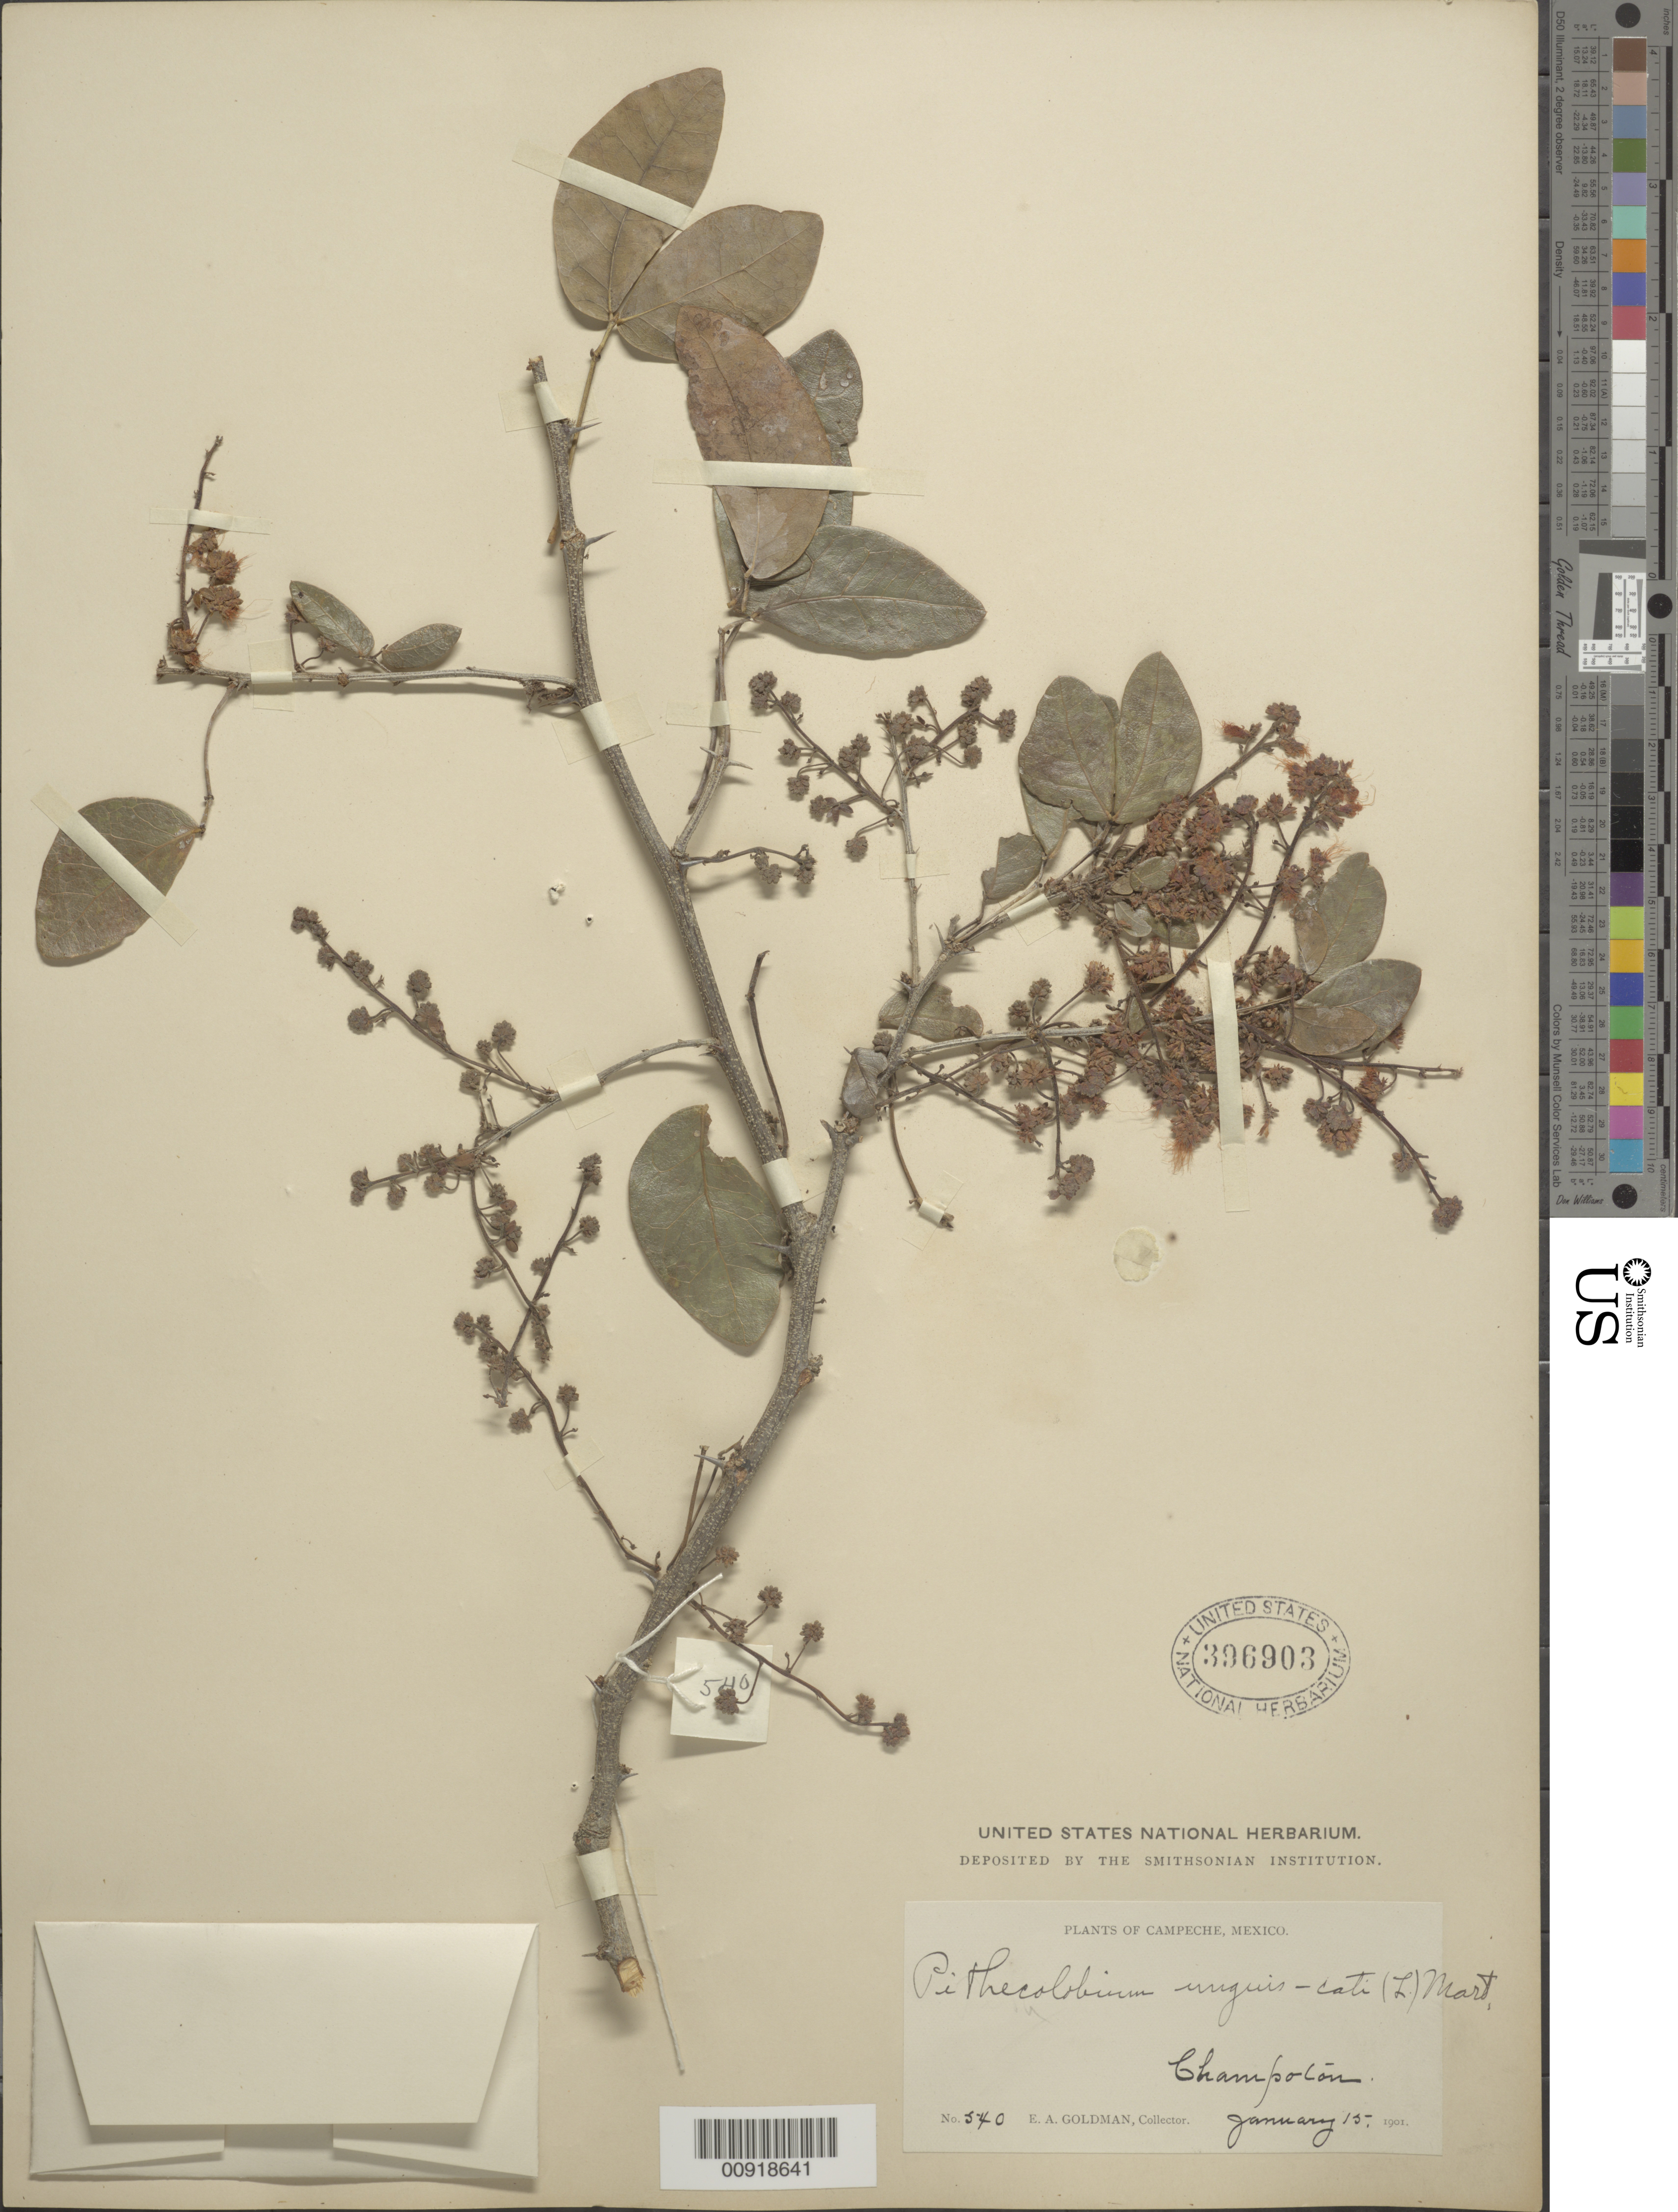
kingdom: Plantae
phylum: Tracheophyta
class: Magnoliopsida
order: Fabales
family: Fabaceae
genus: Pithecellobium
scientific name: Pithecellobium unguis-cati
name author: (L.) Benth.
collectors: E. A. Goldman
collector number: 540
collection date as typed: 15 Jan 1901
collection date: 1901-01-15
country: Mexico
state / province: Campeche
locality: Champoton.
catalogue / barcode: US 396903